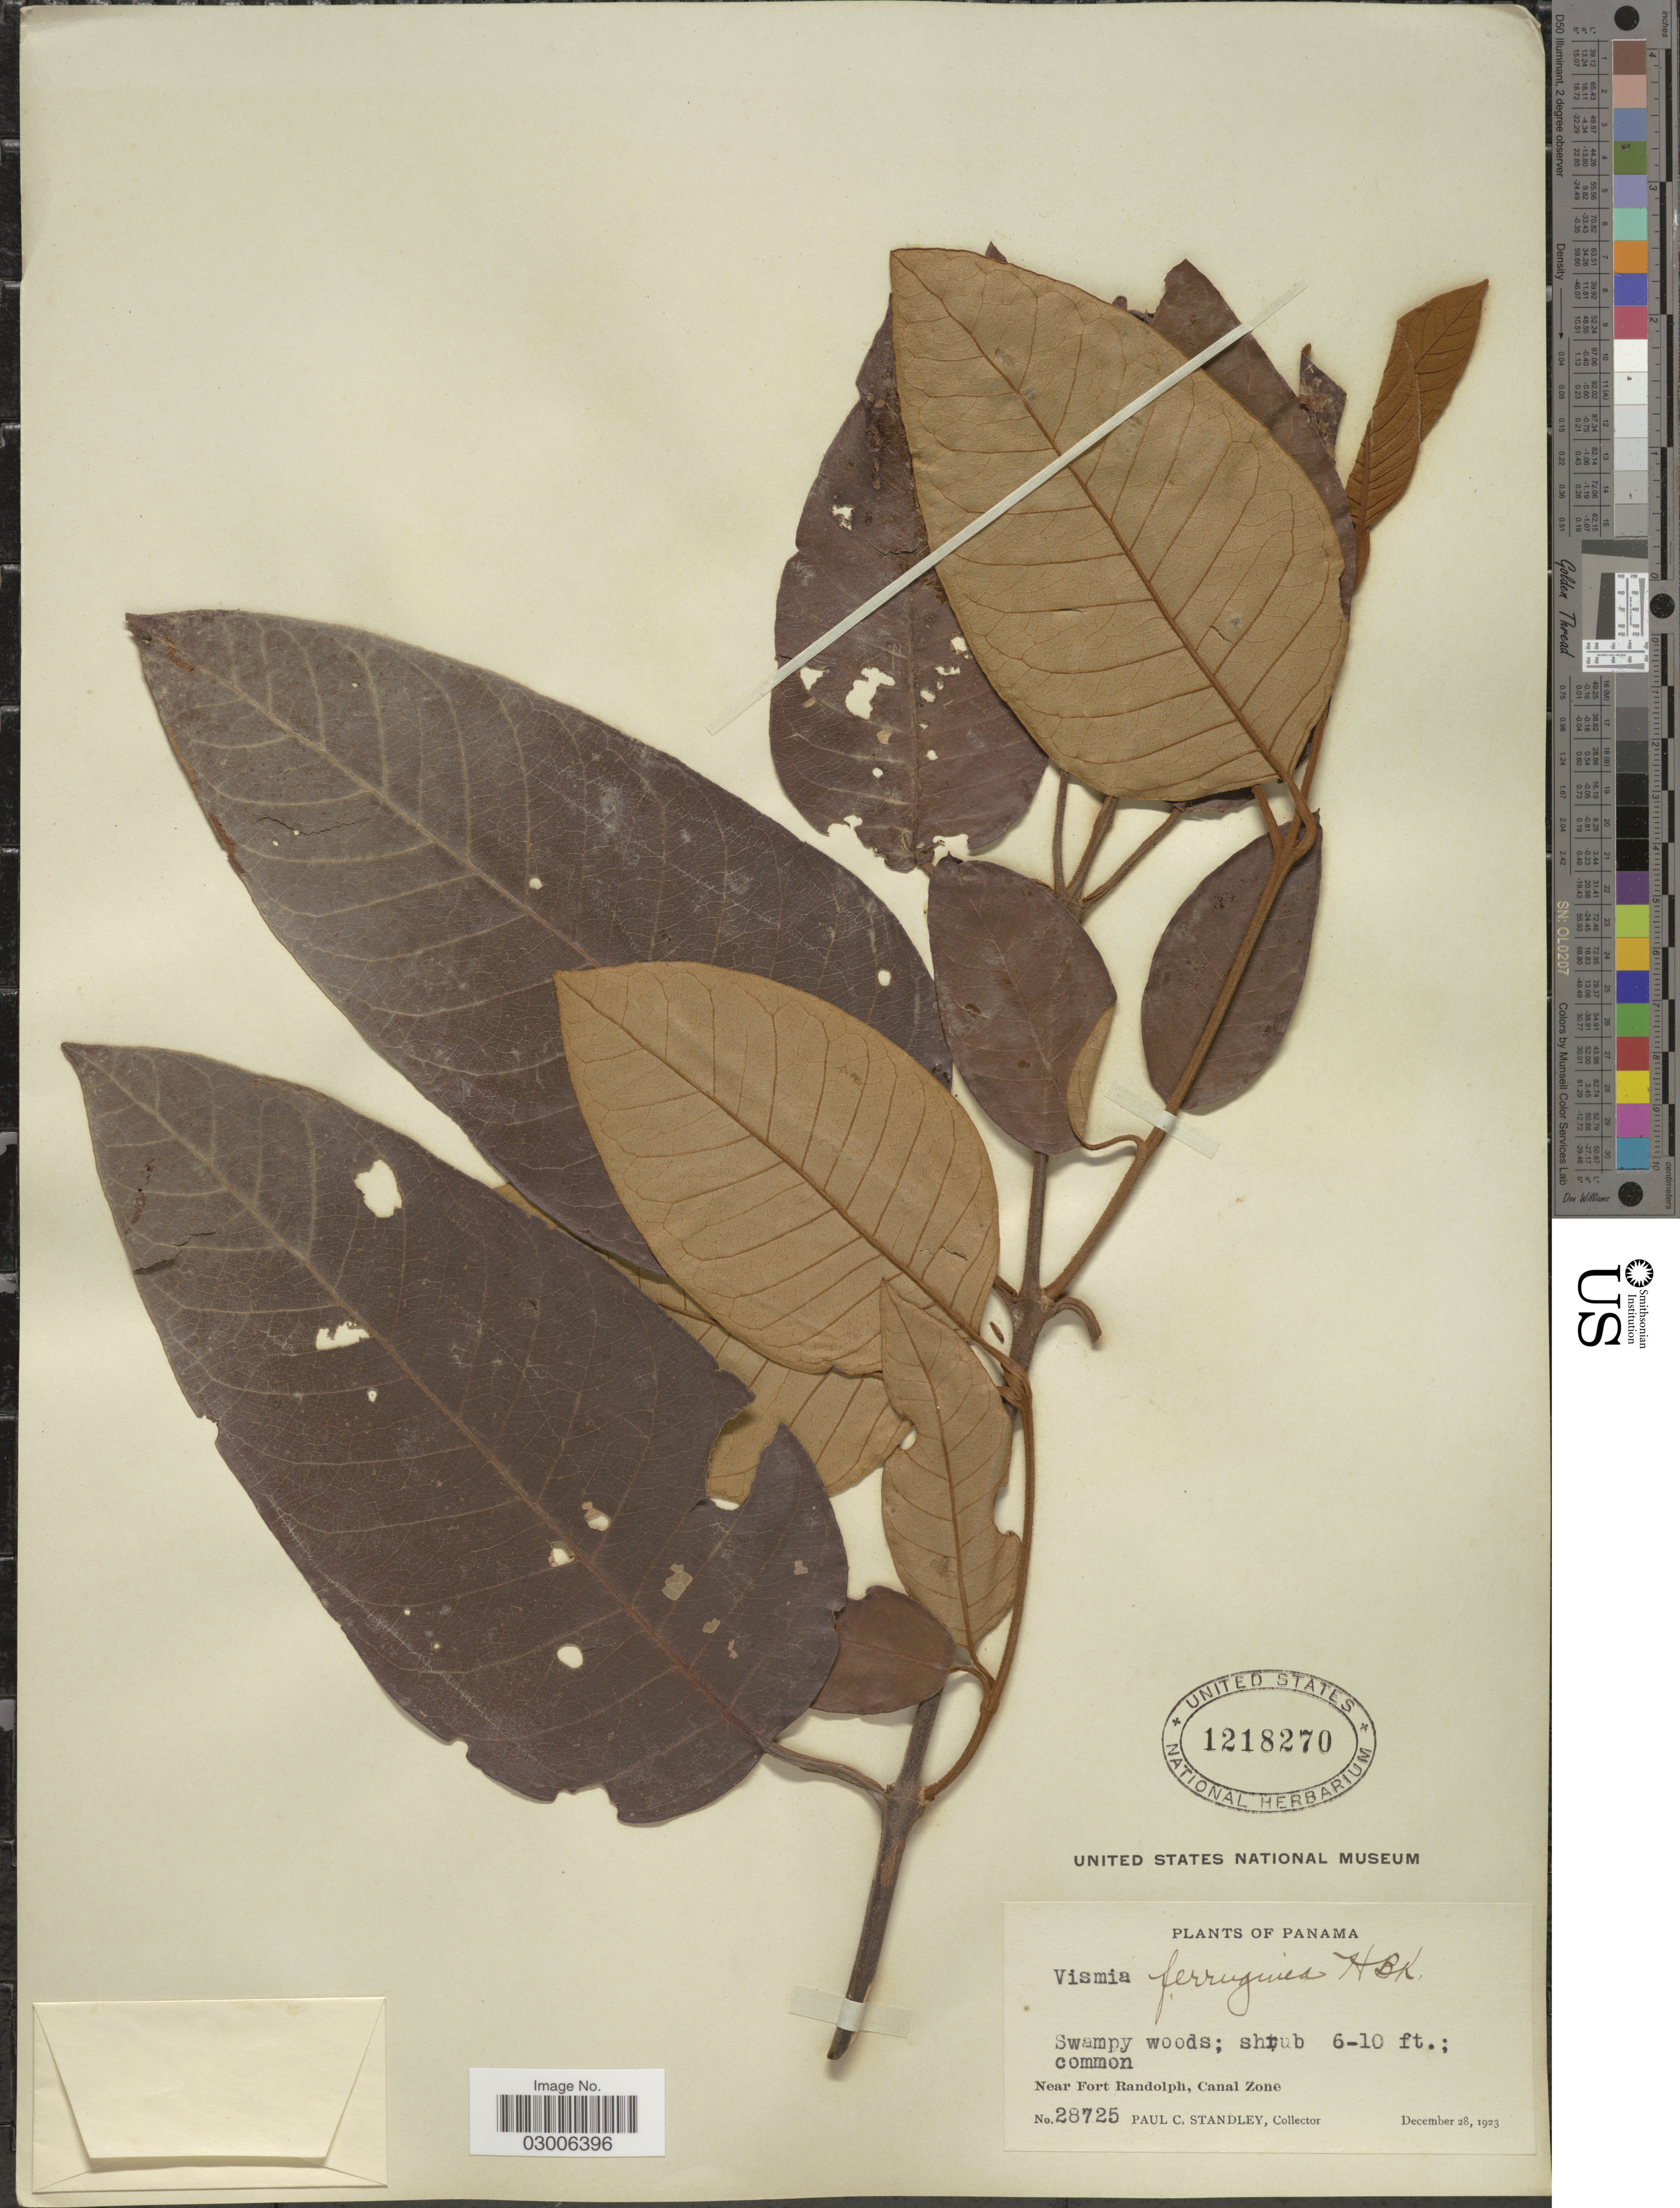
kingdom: Plantae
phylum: Tracheophyta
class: Magnoliopsida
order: Malpighiales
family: Hypericaceae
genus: Vismia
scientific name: Vismia sp.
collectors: P. C. Standley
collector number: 28725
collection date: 1923-12-28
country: Panama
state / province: Colón / Panamá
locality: Near Fort Randolph, Canal Zone.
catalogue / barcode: US 1218270